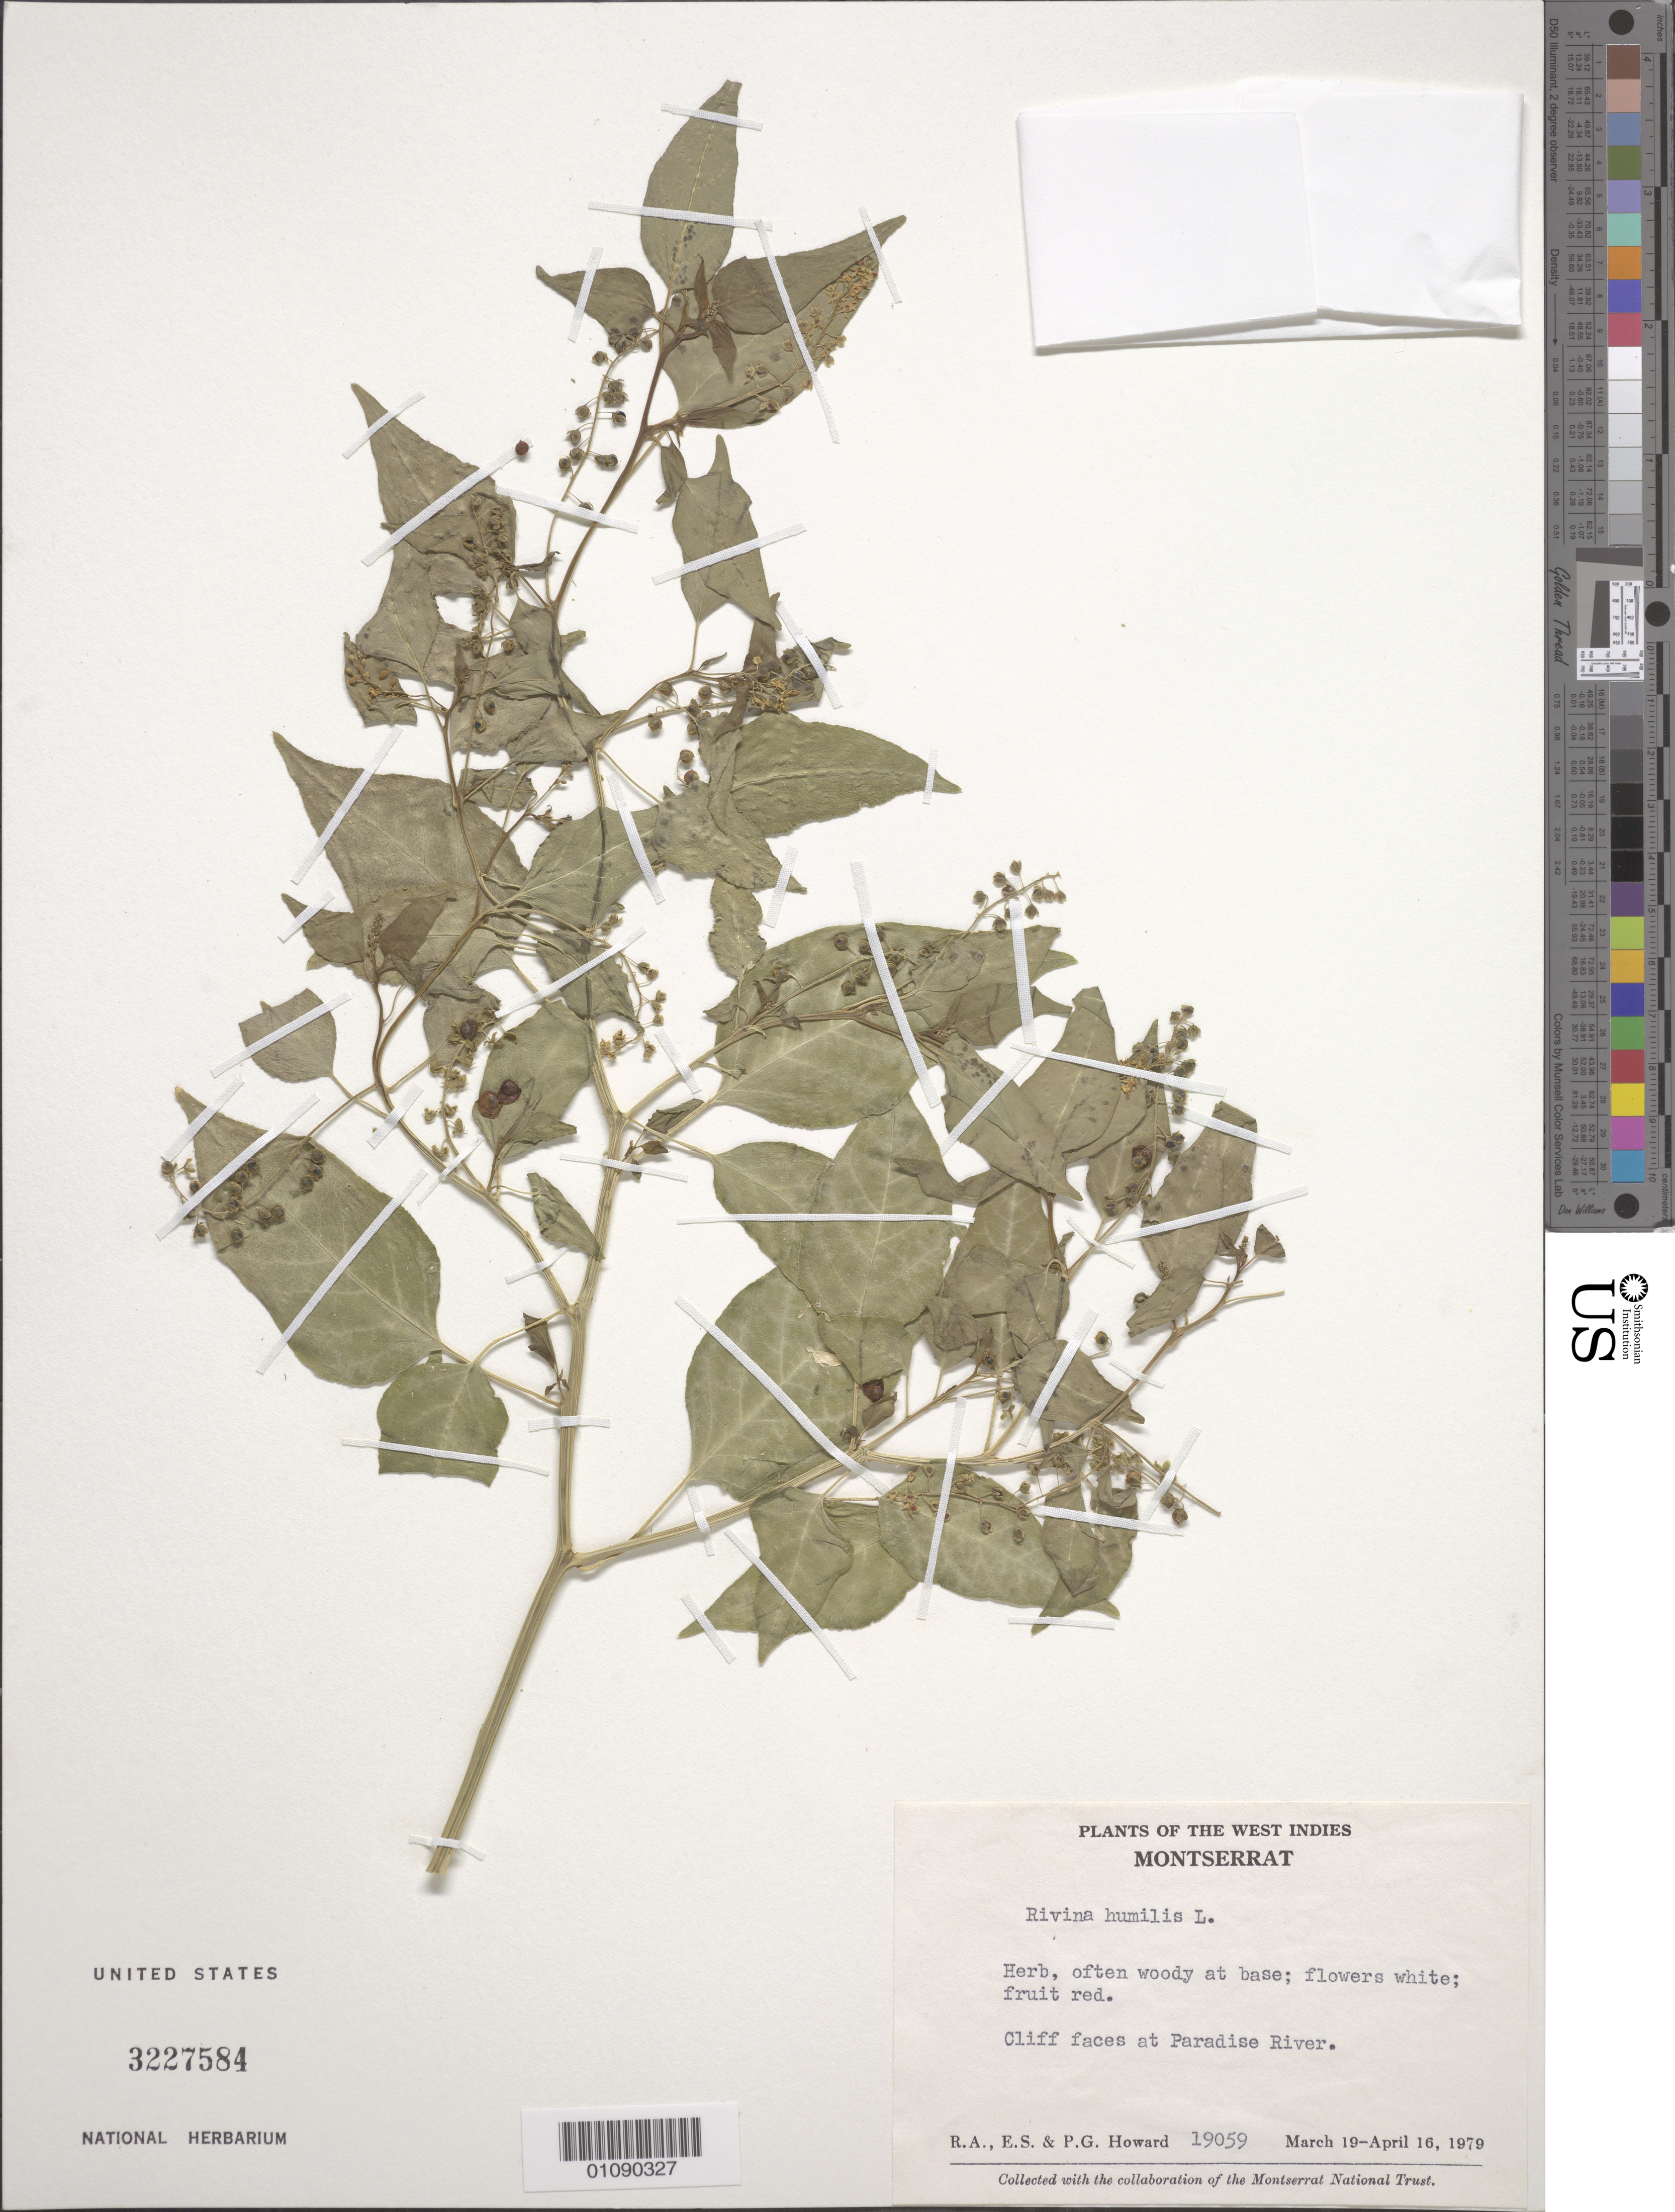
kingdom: Plantae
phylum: Tracheophyta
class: Magnoliopsida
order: Caryophyllales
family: Phytolaccaceae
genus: Rivina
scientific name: Rivina humilis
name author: L.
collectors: R. A. Howard, E. S. Howard & P. Howard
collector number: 19059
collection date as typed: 19 Mar 1979 to 16 Apr 1979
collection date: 1979-03-19/1979-04-16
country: Montserrat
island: Montserrat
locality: Paradise River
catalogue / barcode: US 3227584